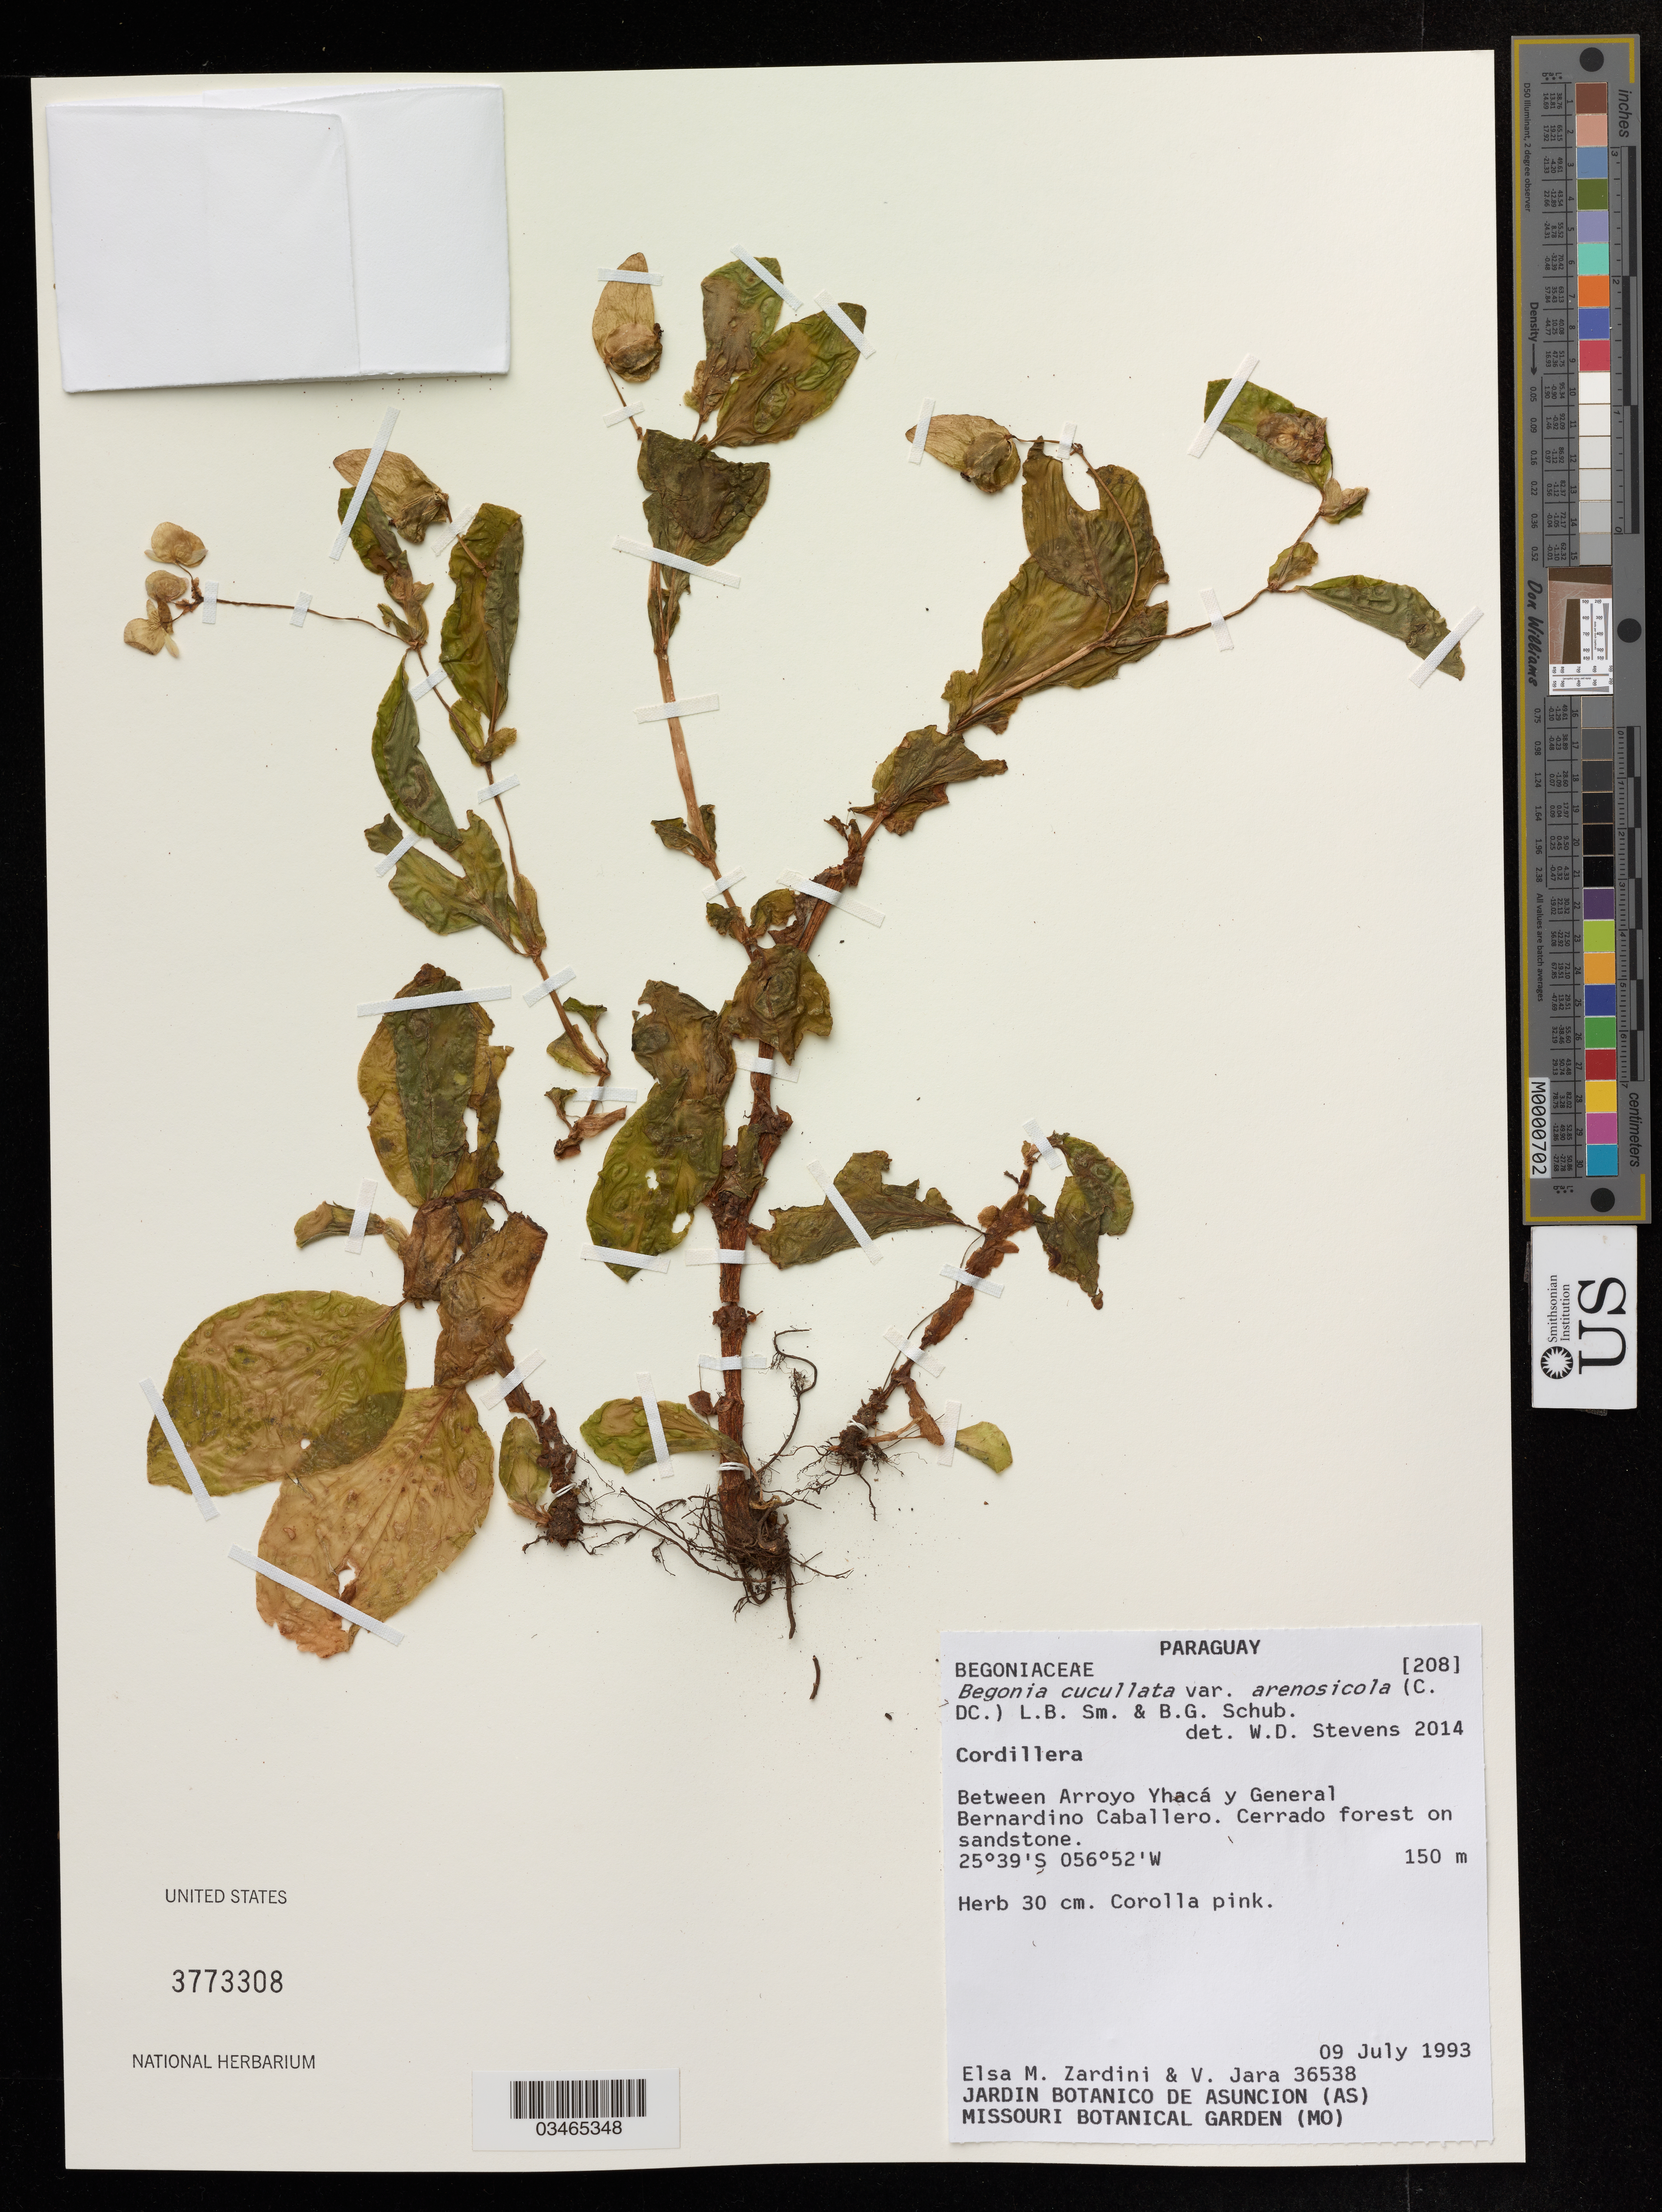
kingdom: Plantae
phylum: Tracheophyta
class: Magnoliopsida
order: Cucurbitales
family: Begoniaceae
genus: Begonia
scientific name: Begonia cucullata var. arenosicola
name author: (C. DC.) L.B. Sm. & B.G. Schub.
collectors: E. Zardini & V. Jara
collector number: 36538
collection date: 1993-07-09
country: Paraguay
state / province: Cordillera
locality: Between Arroyo Yhacá y General Bernardino Caballero.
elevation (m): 150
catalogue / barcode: US 3773308